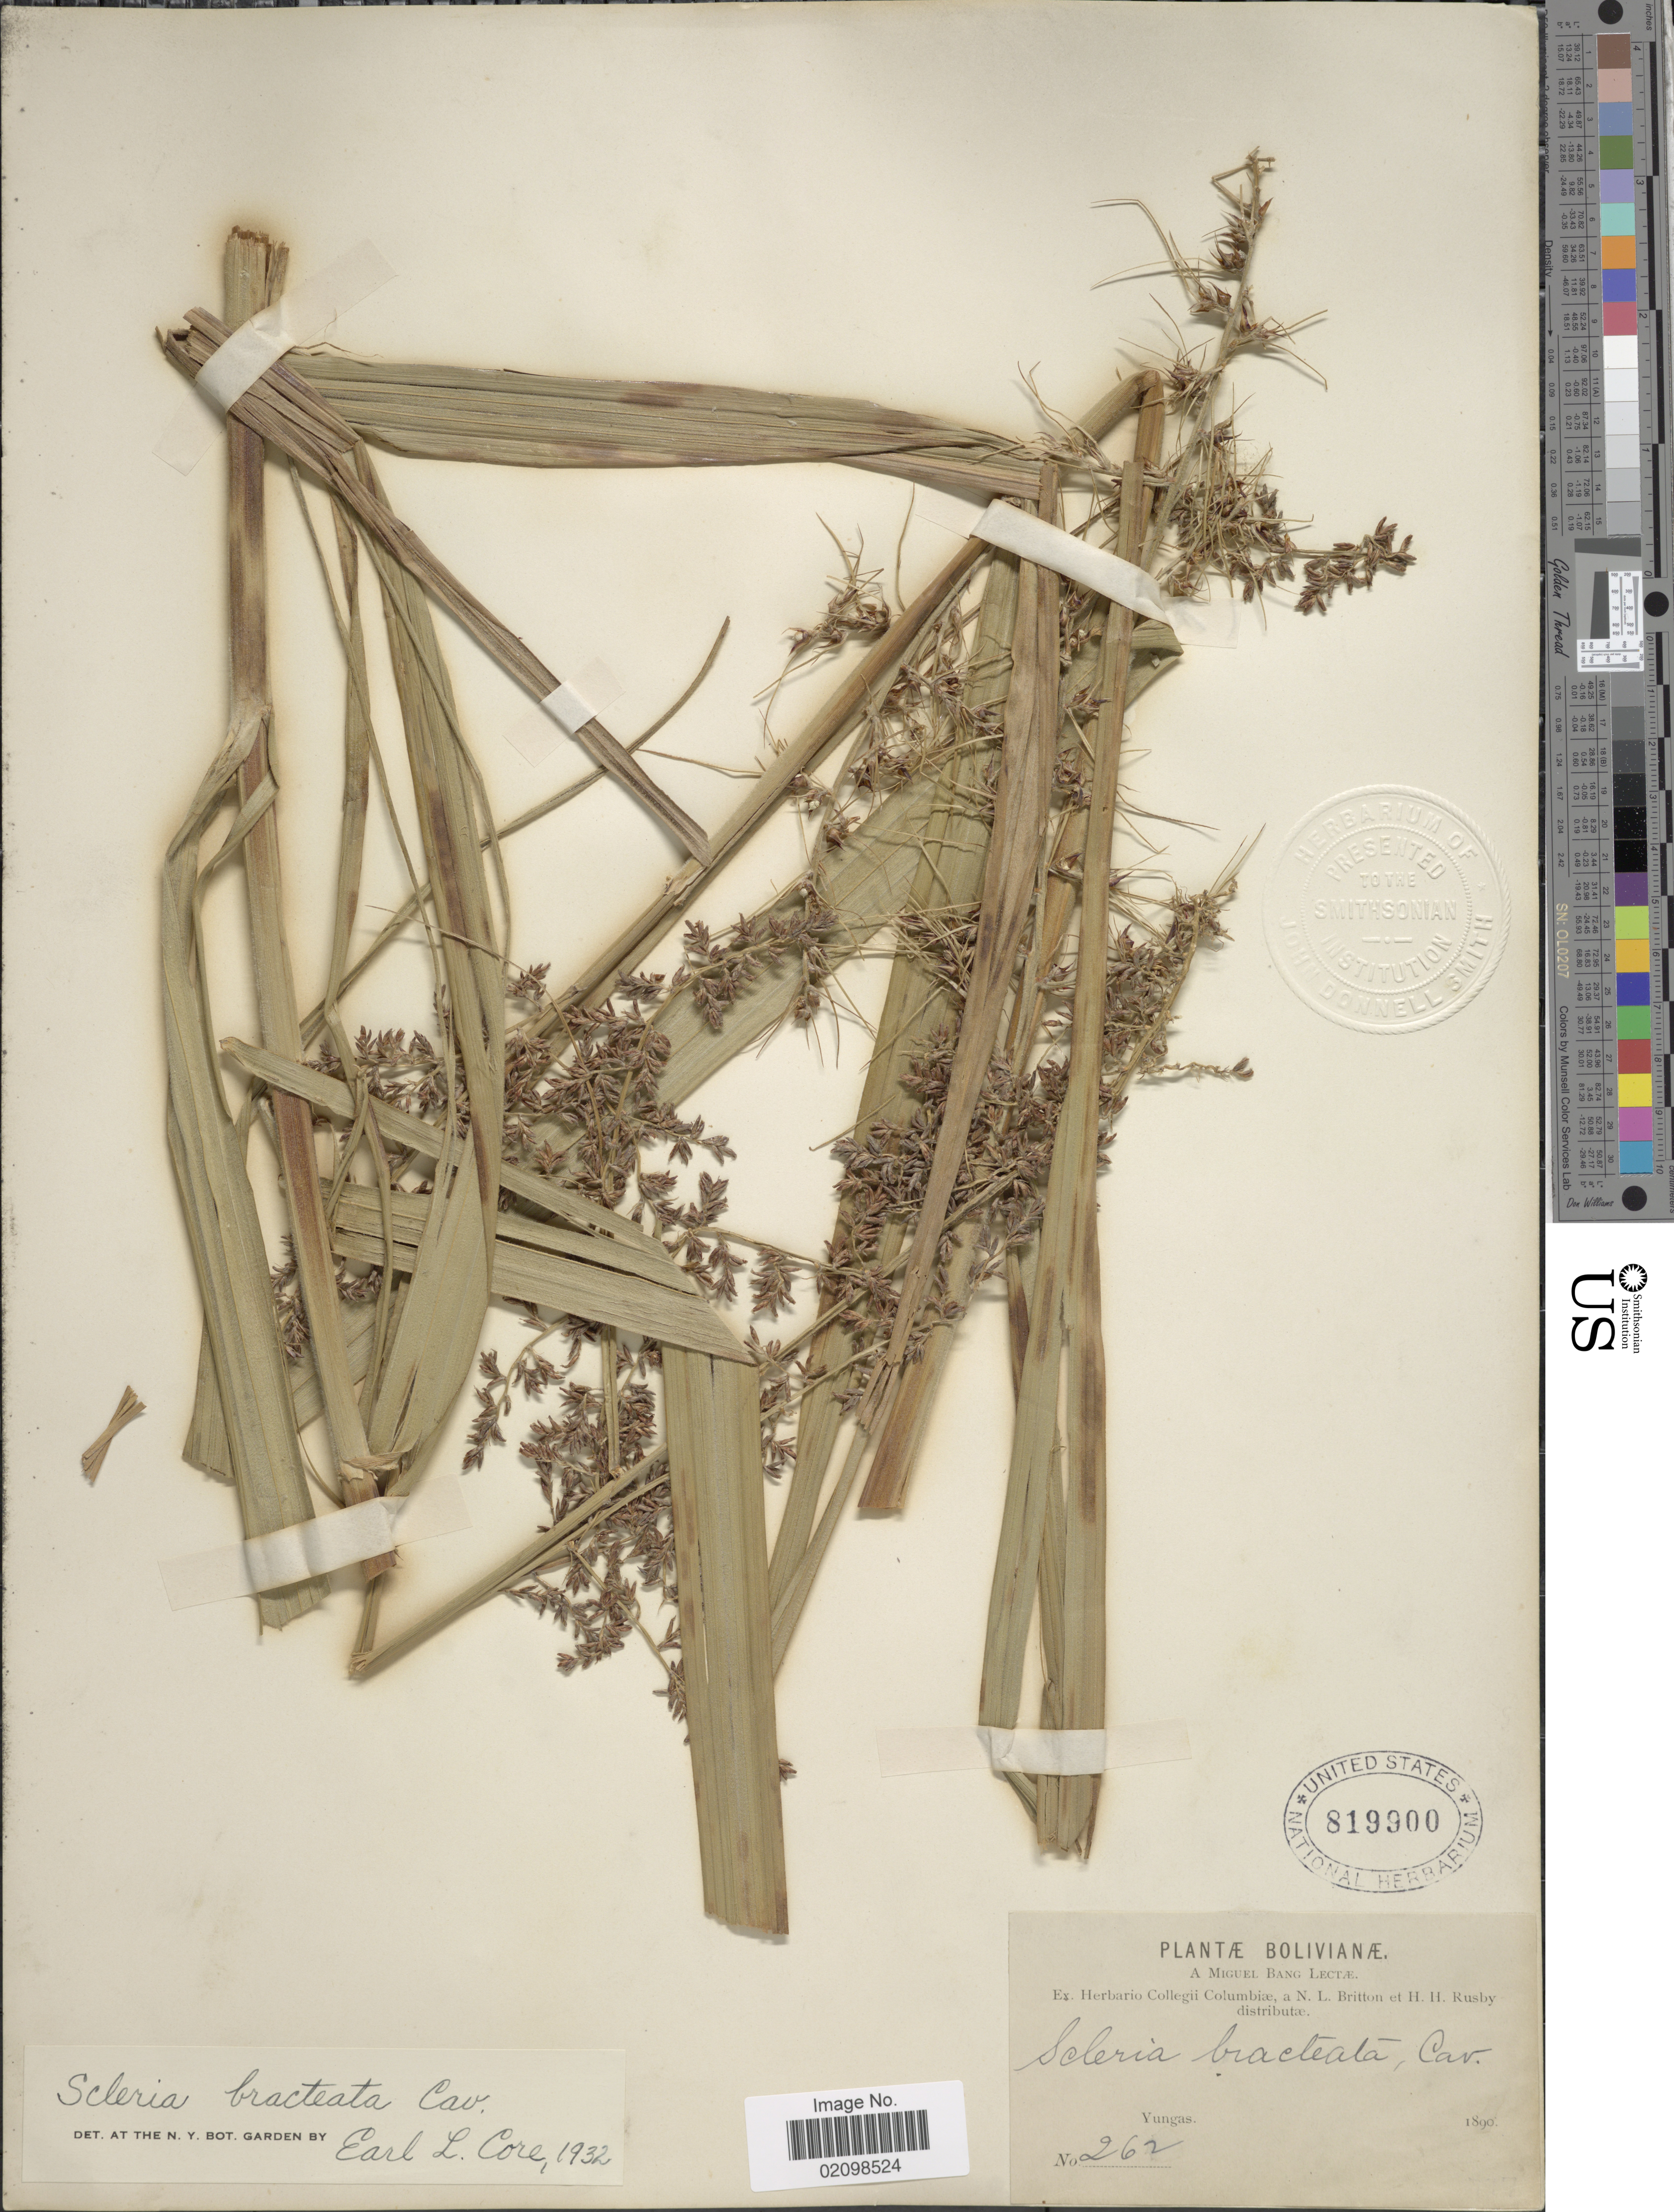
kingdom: Plantae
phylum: Tracheophyta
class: Liliopsida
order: Poales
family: Cyperaceae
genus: Scleria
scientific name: Scleria bracteata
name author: Cav.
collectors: M. Bang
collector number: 262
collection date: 1890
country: Bolivia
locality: Yungas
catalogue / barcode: US 819900